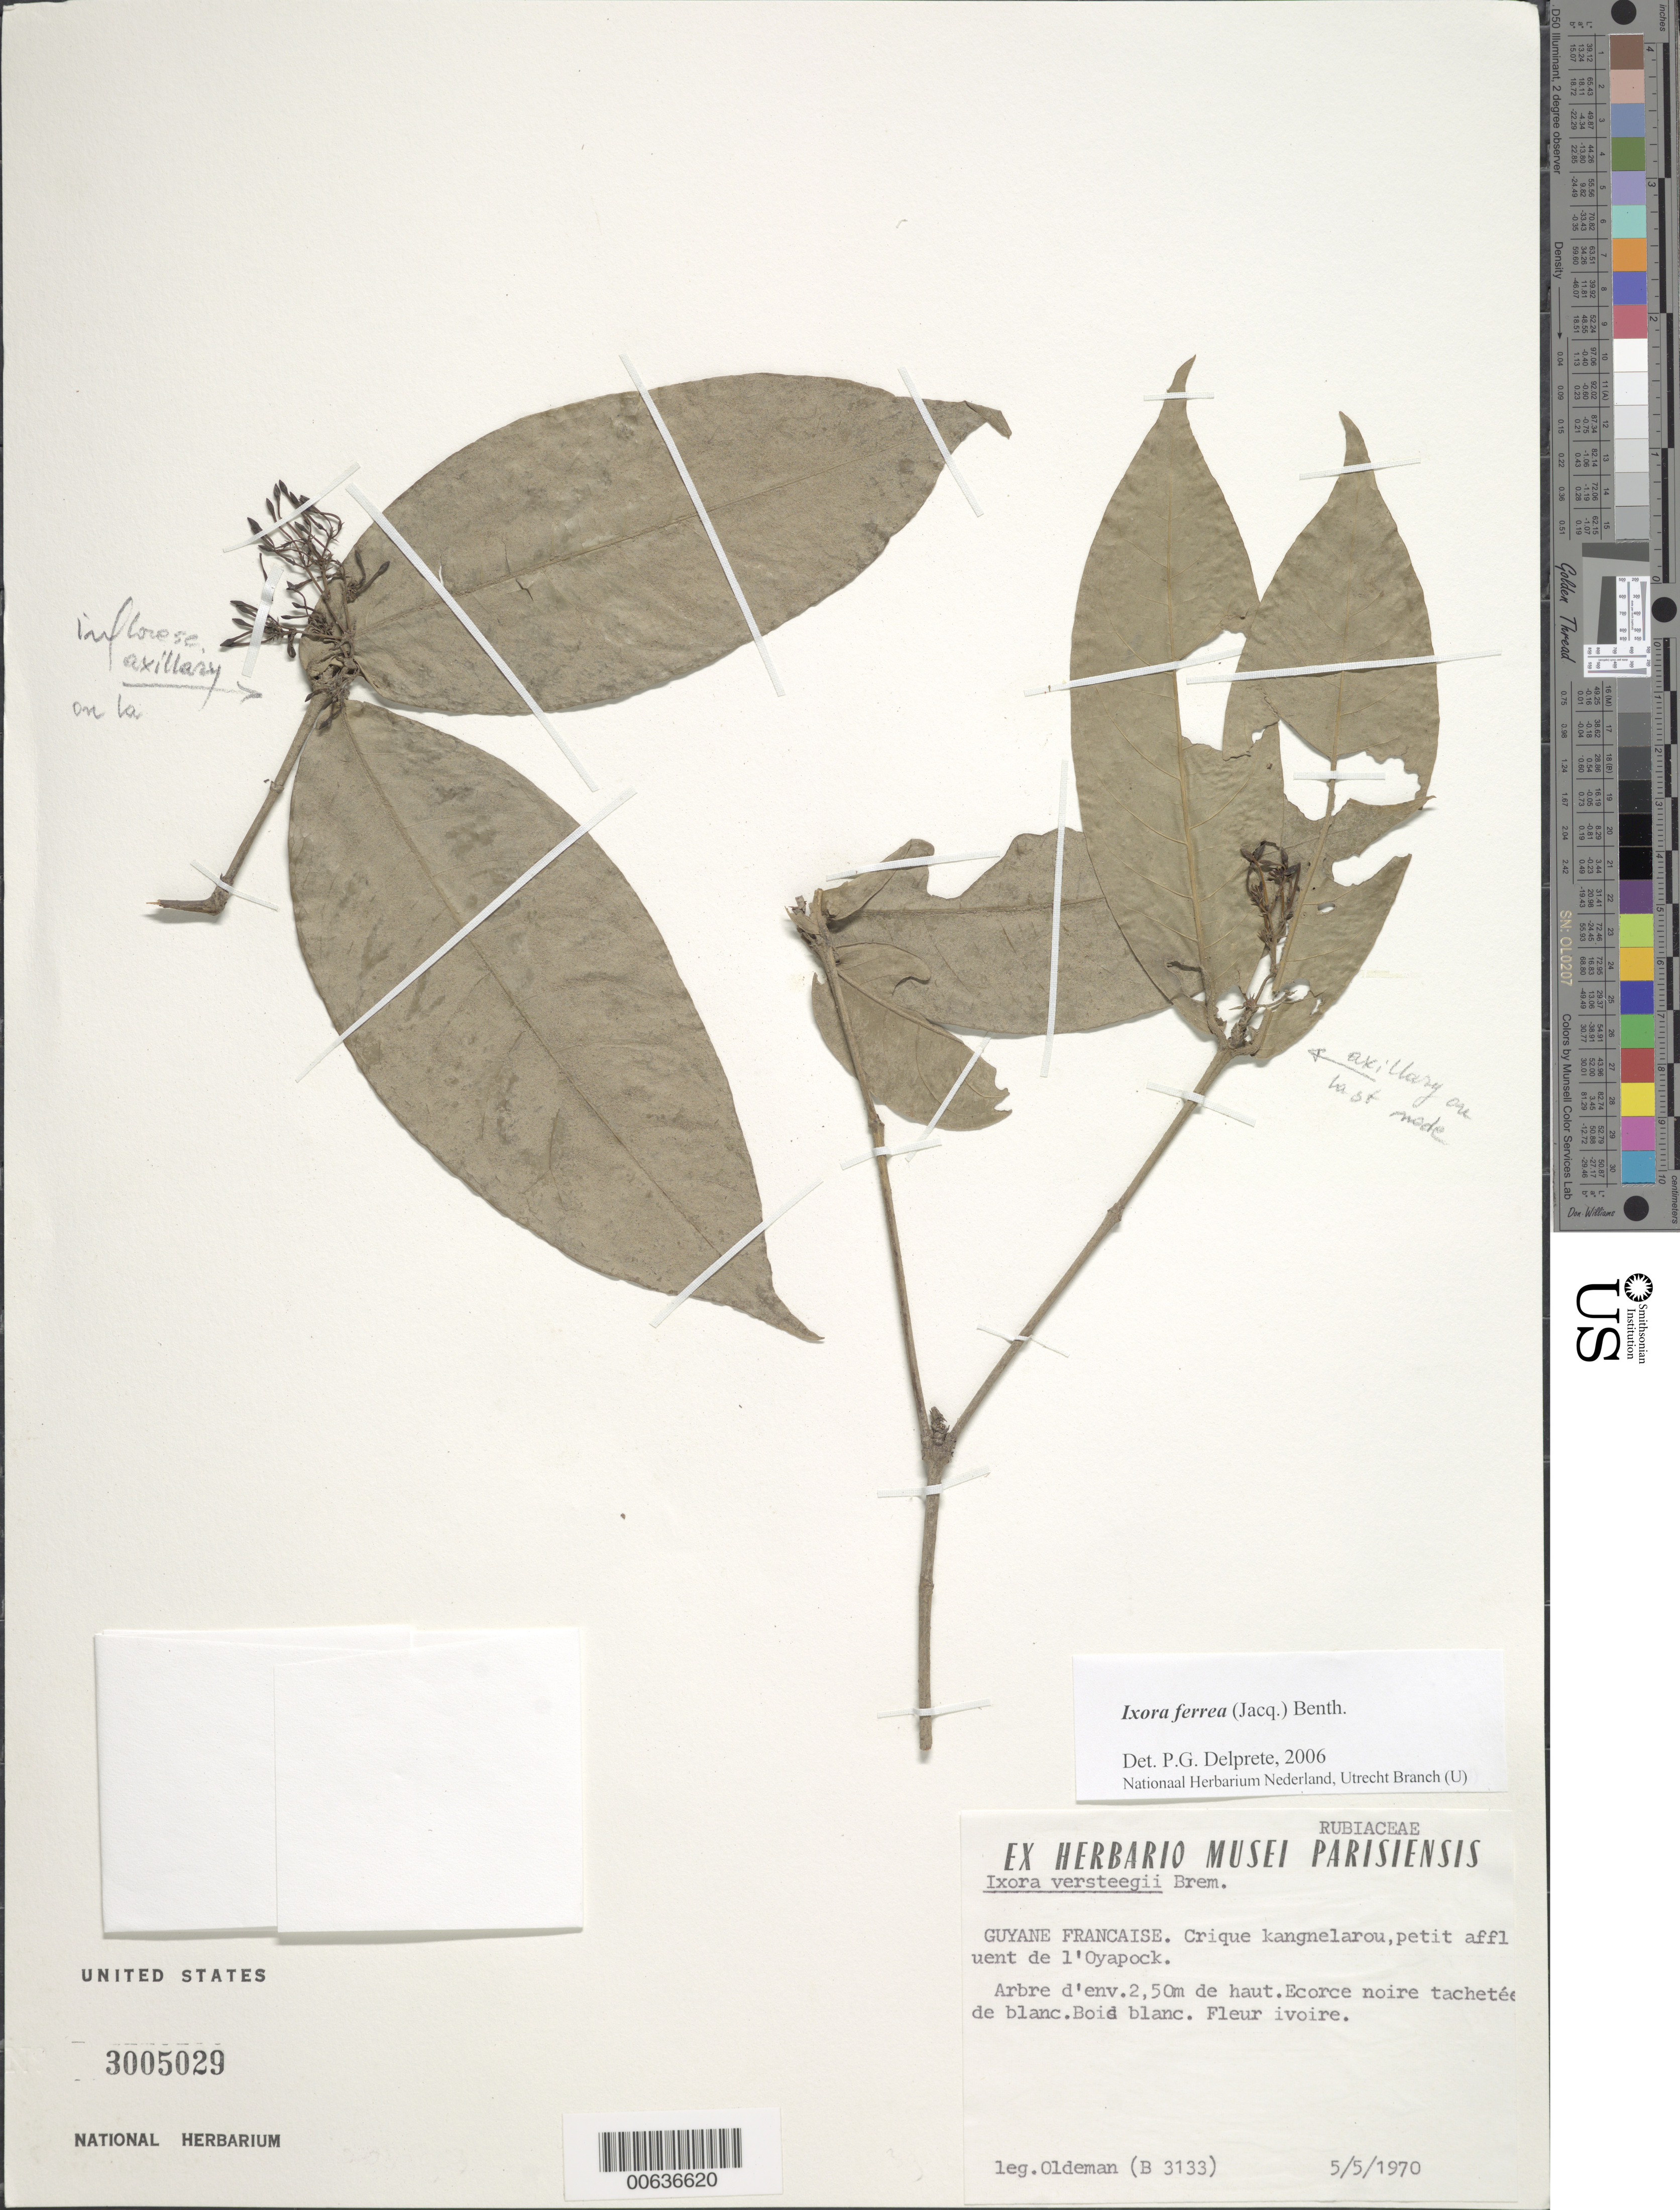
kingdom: Plantae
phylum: Tracheophyta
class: Magnoliopsida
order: Gentianales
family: Rubiaceae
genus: Ixora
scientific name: Ixora ferrea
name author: (Jacq.) Benth.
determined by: Delprete, P. G., Herb. de Guyane Cay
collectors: R. Oldeman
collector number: B 3133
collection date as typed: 5-May-70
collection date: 1970-05-05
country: French Guiana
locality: Crique Kangelarou, petit affluent de l'Oyapock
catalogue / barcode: US 3005029